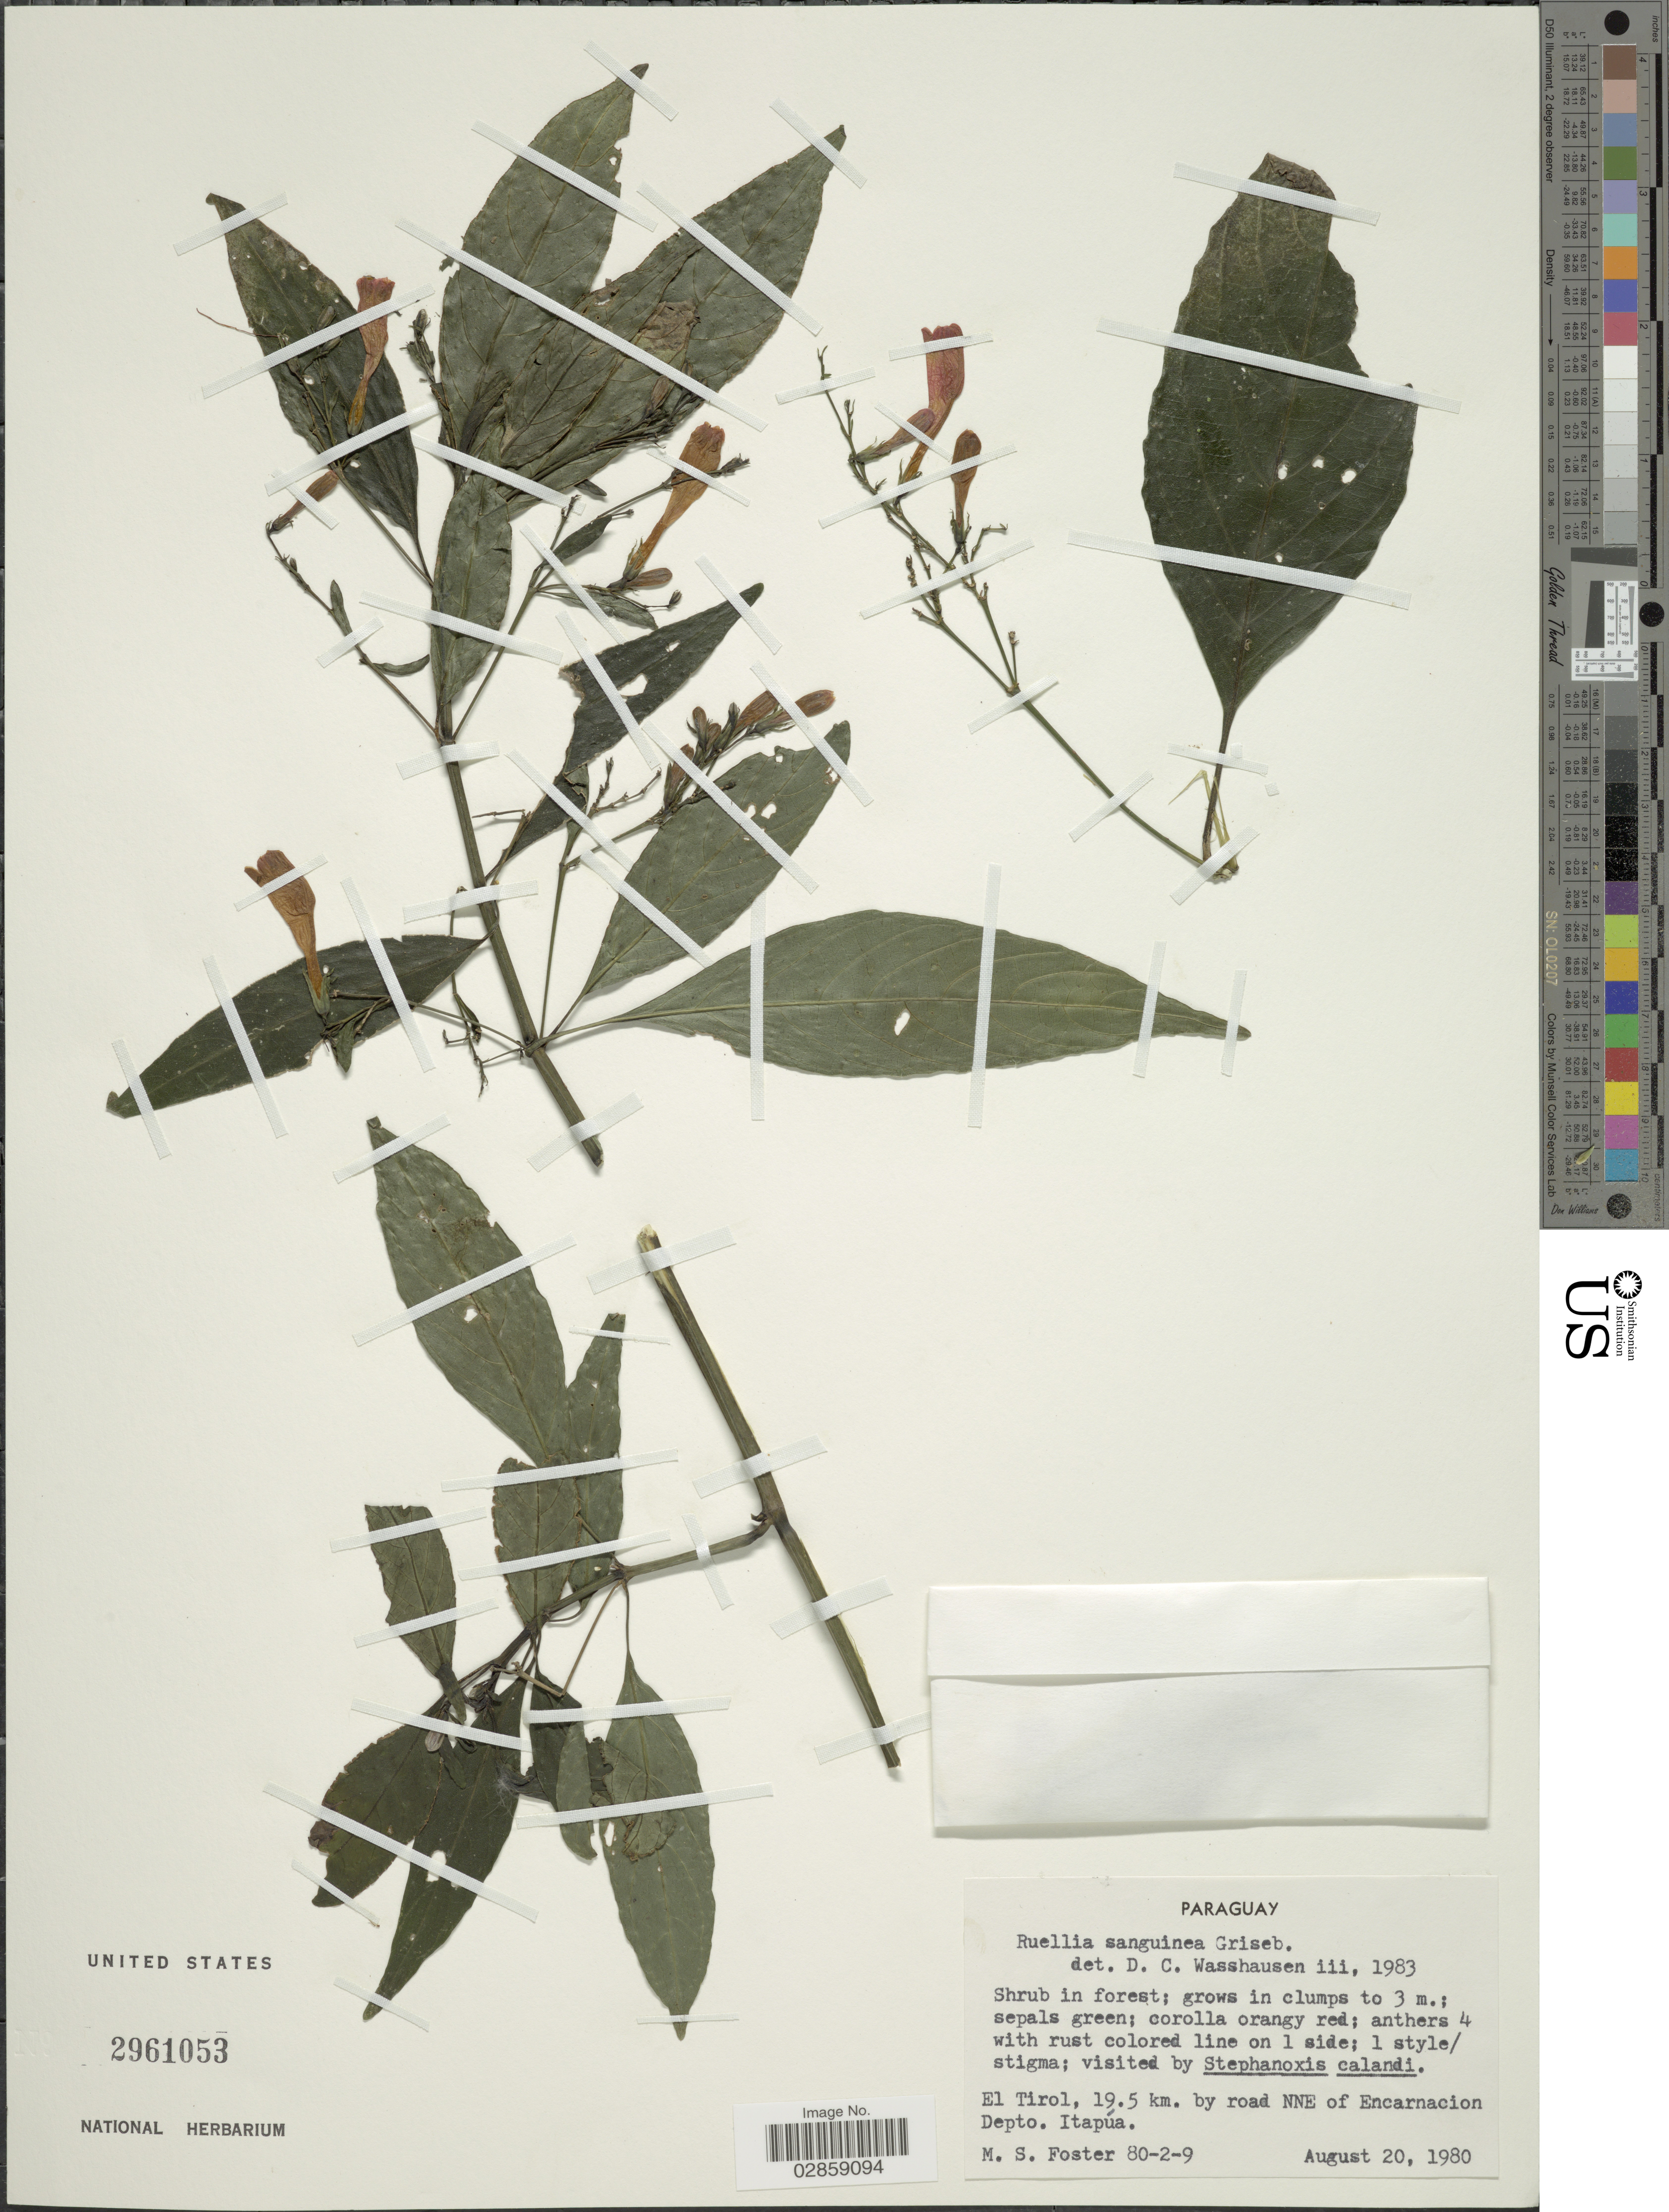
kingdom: Plantae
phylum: Tracheophyta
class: Magnoliopsida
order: Lamiales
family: Acanthaceae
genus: Ruellia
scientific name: Ruellia angustiflora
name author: (Nees) Lindau ex Rambo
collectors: M. Foster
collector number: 80-2-9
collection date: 1980-08-20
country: Paraguay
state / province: Itapua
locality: El Tirol, 19.5 km. by road NNE of Encarnacion. Depto. Itapúa.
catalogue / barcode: US 2961053